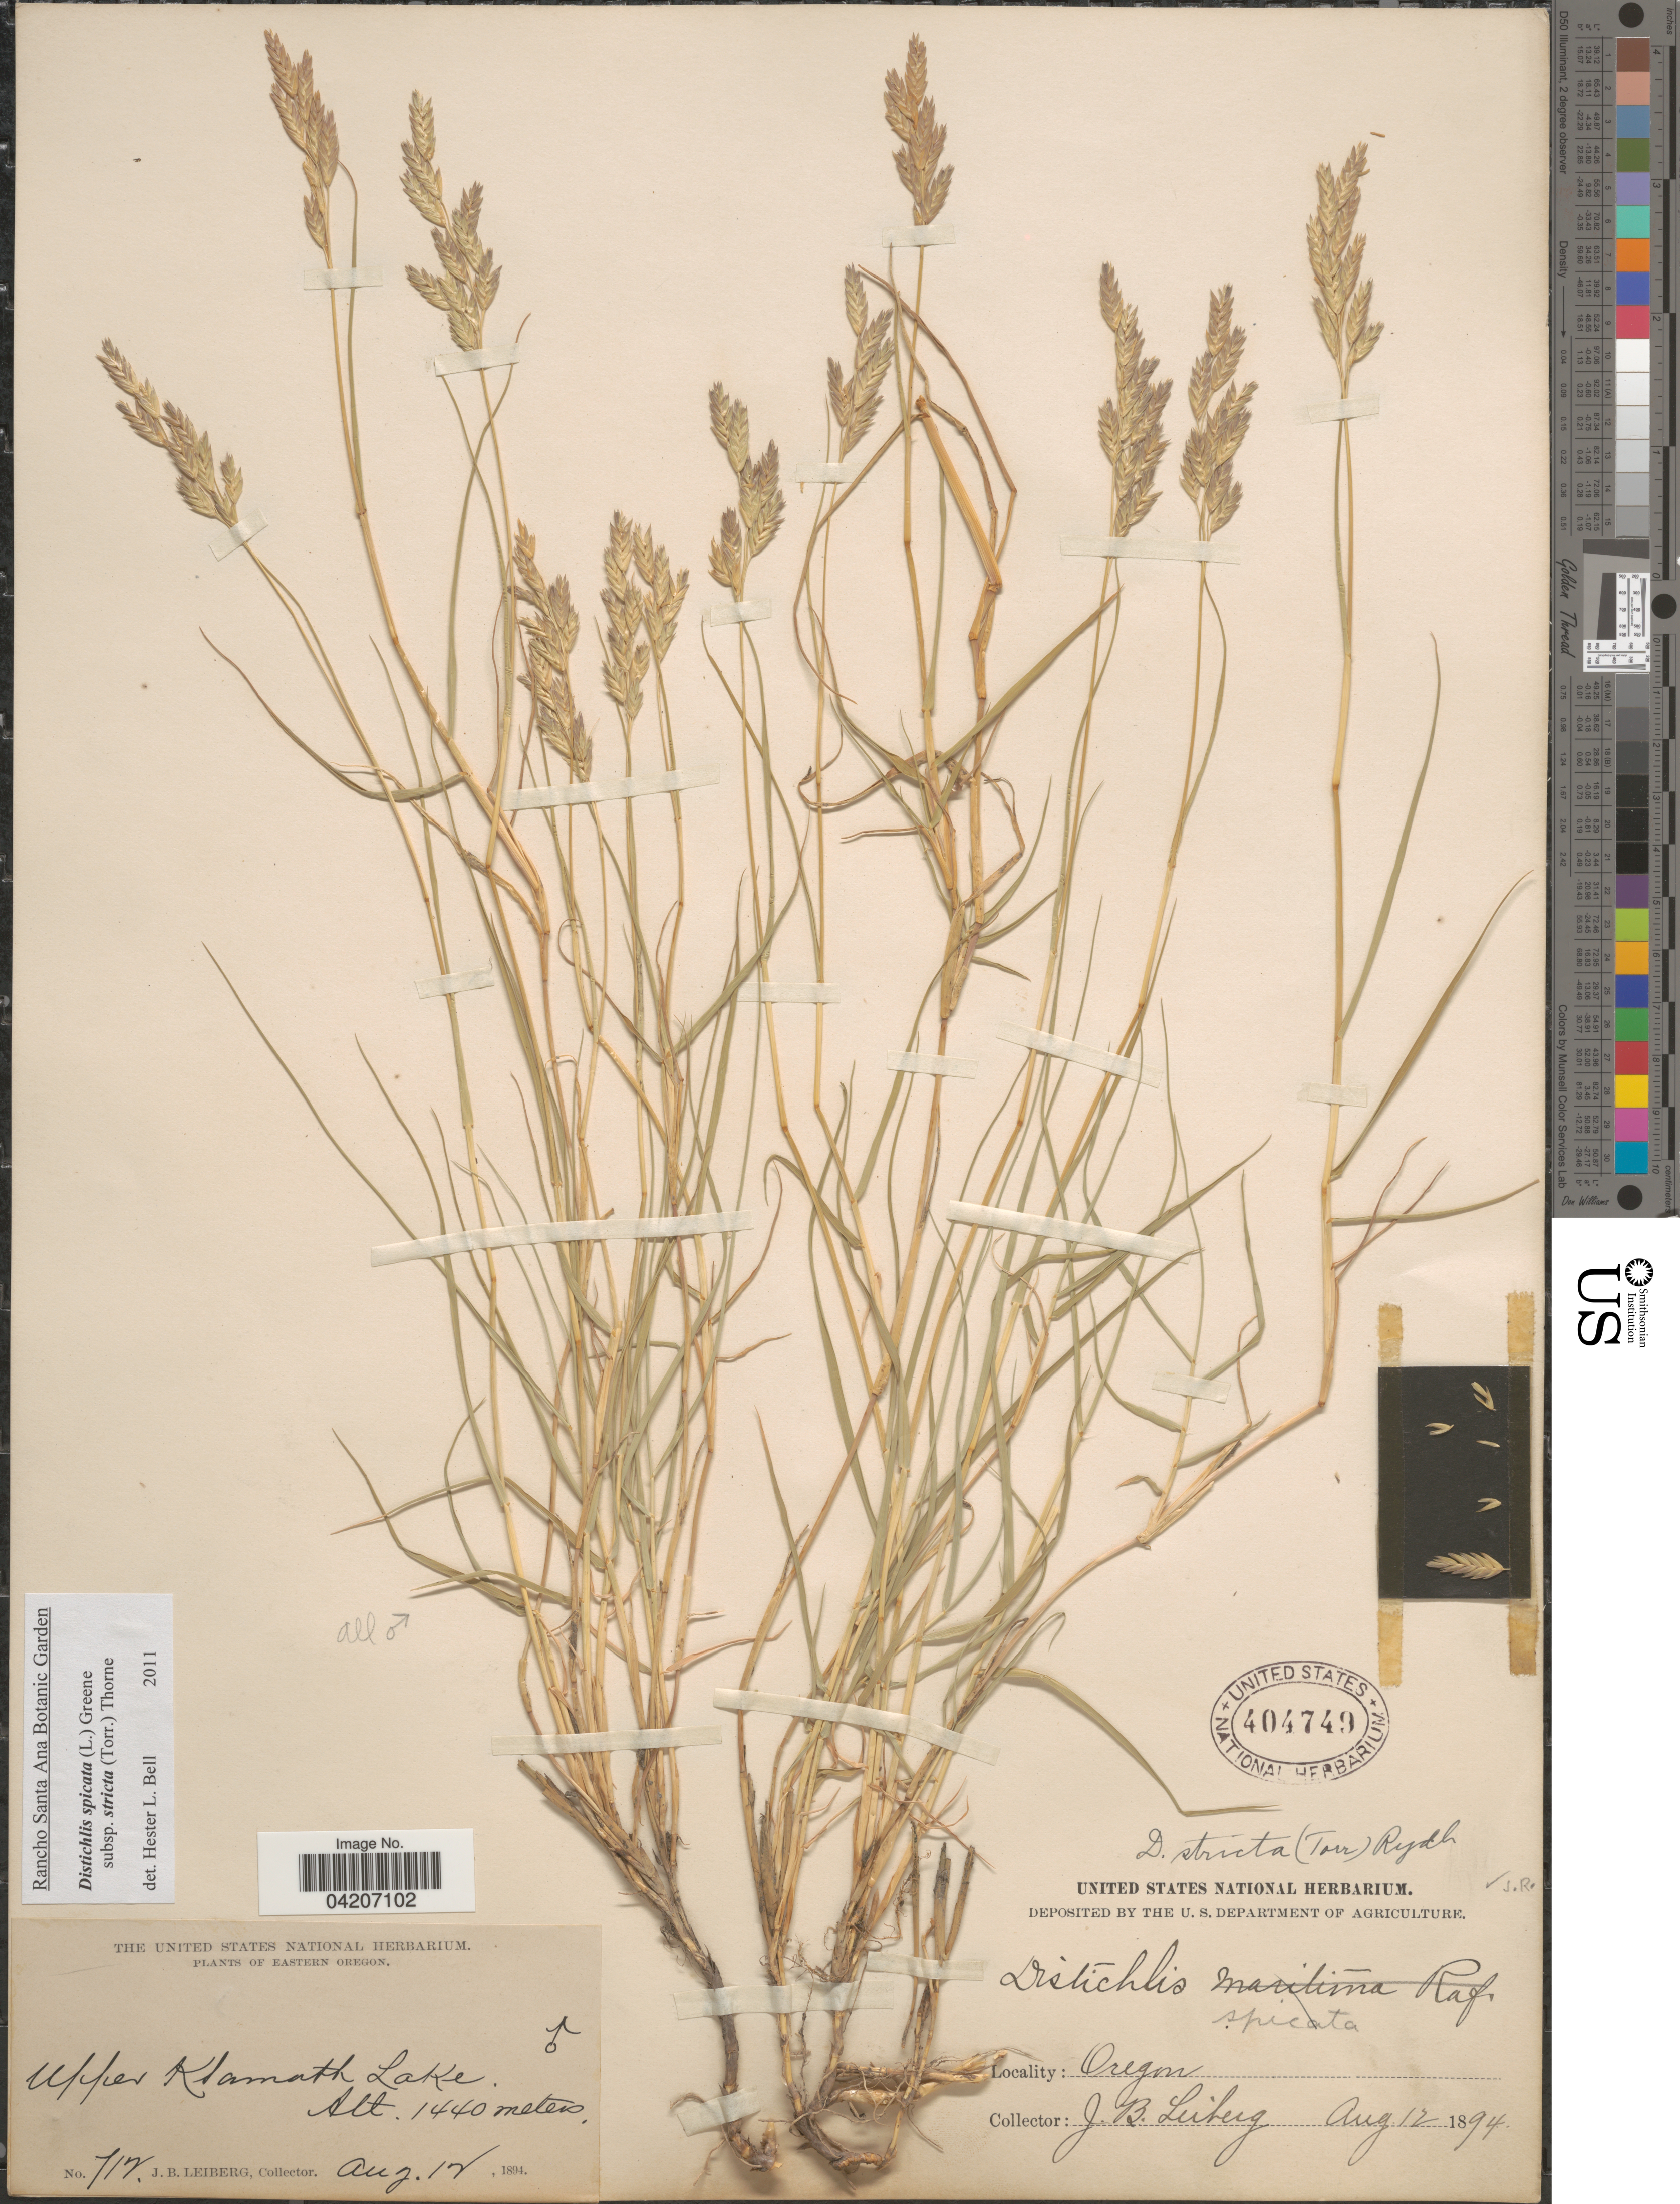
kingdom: Plantae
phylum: Tracheophyta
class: Liliopsida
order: Poales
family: Poaceae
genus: Distichlis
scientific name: Distichlis spicata subsp. stricta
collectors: J. B. Leiberg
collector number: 712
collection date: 1894-08-12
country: United States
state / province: Oregon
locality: Eastern Oregon. Upper Klamath Lake.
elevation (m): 1440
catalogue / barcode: US 404749